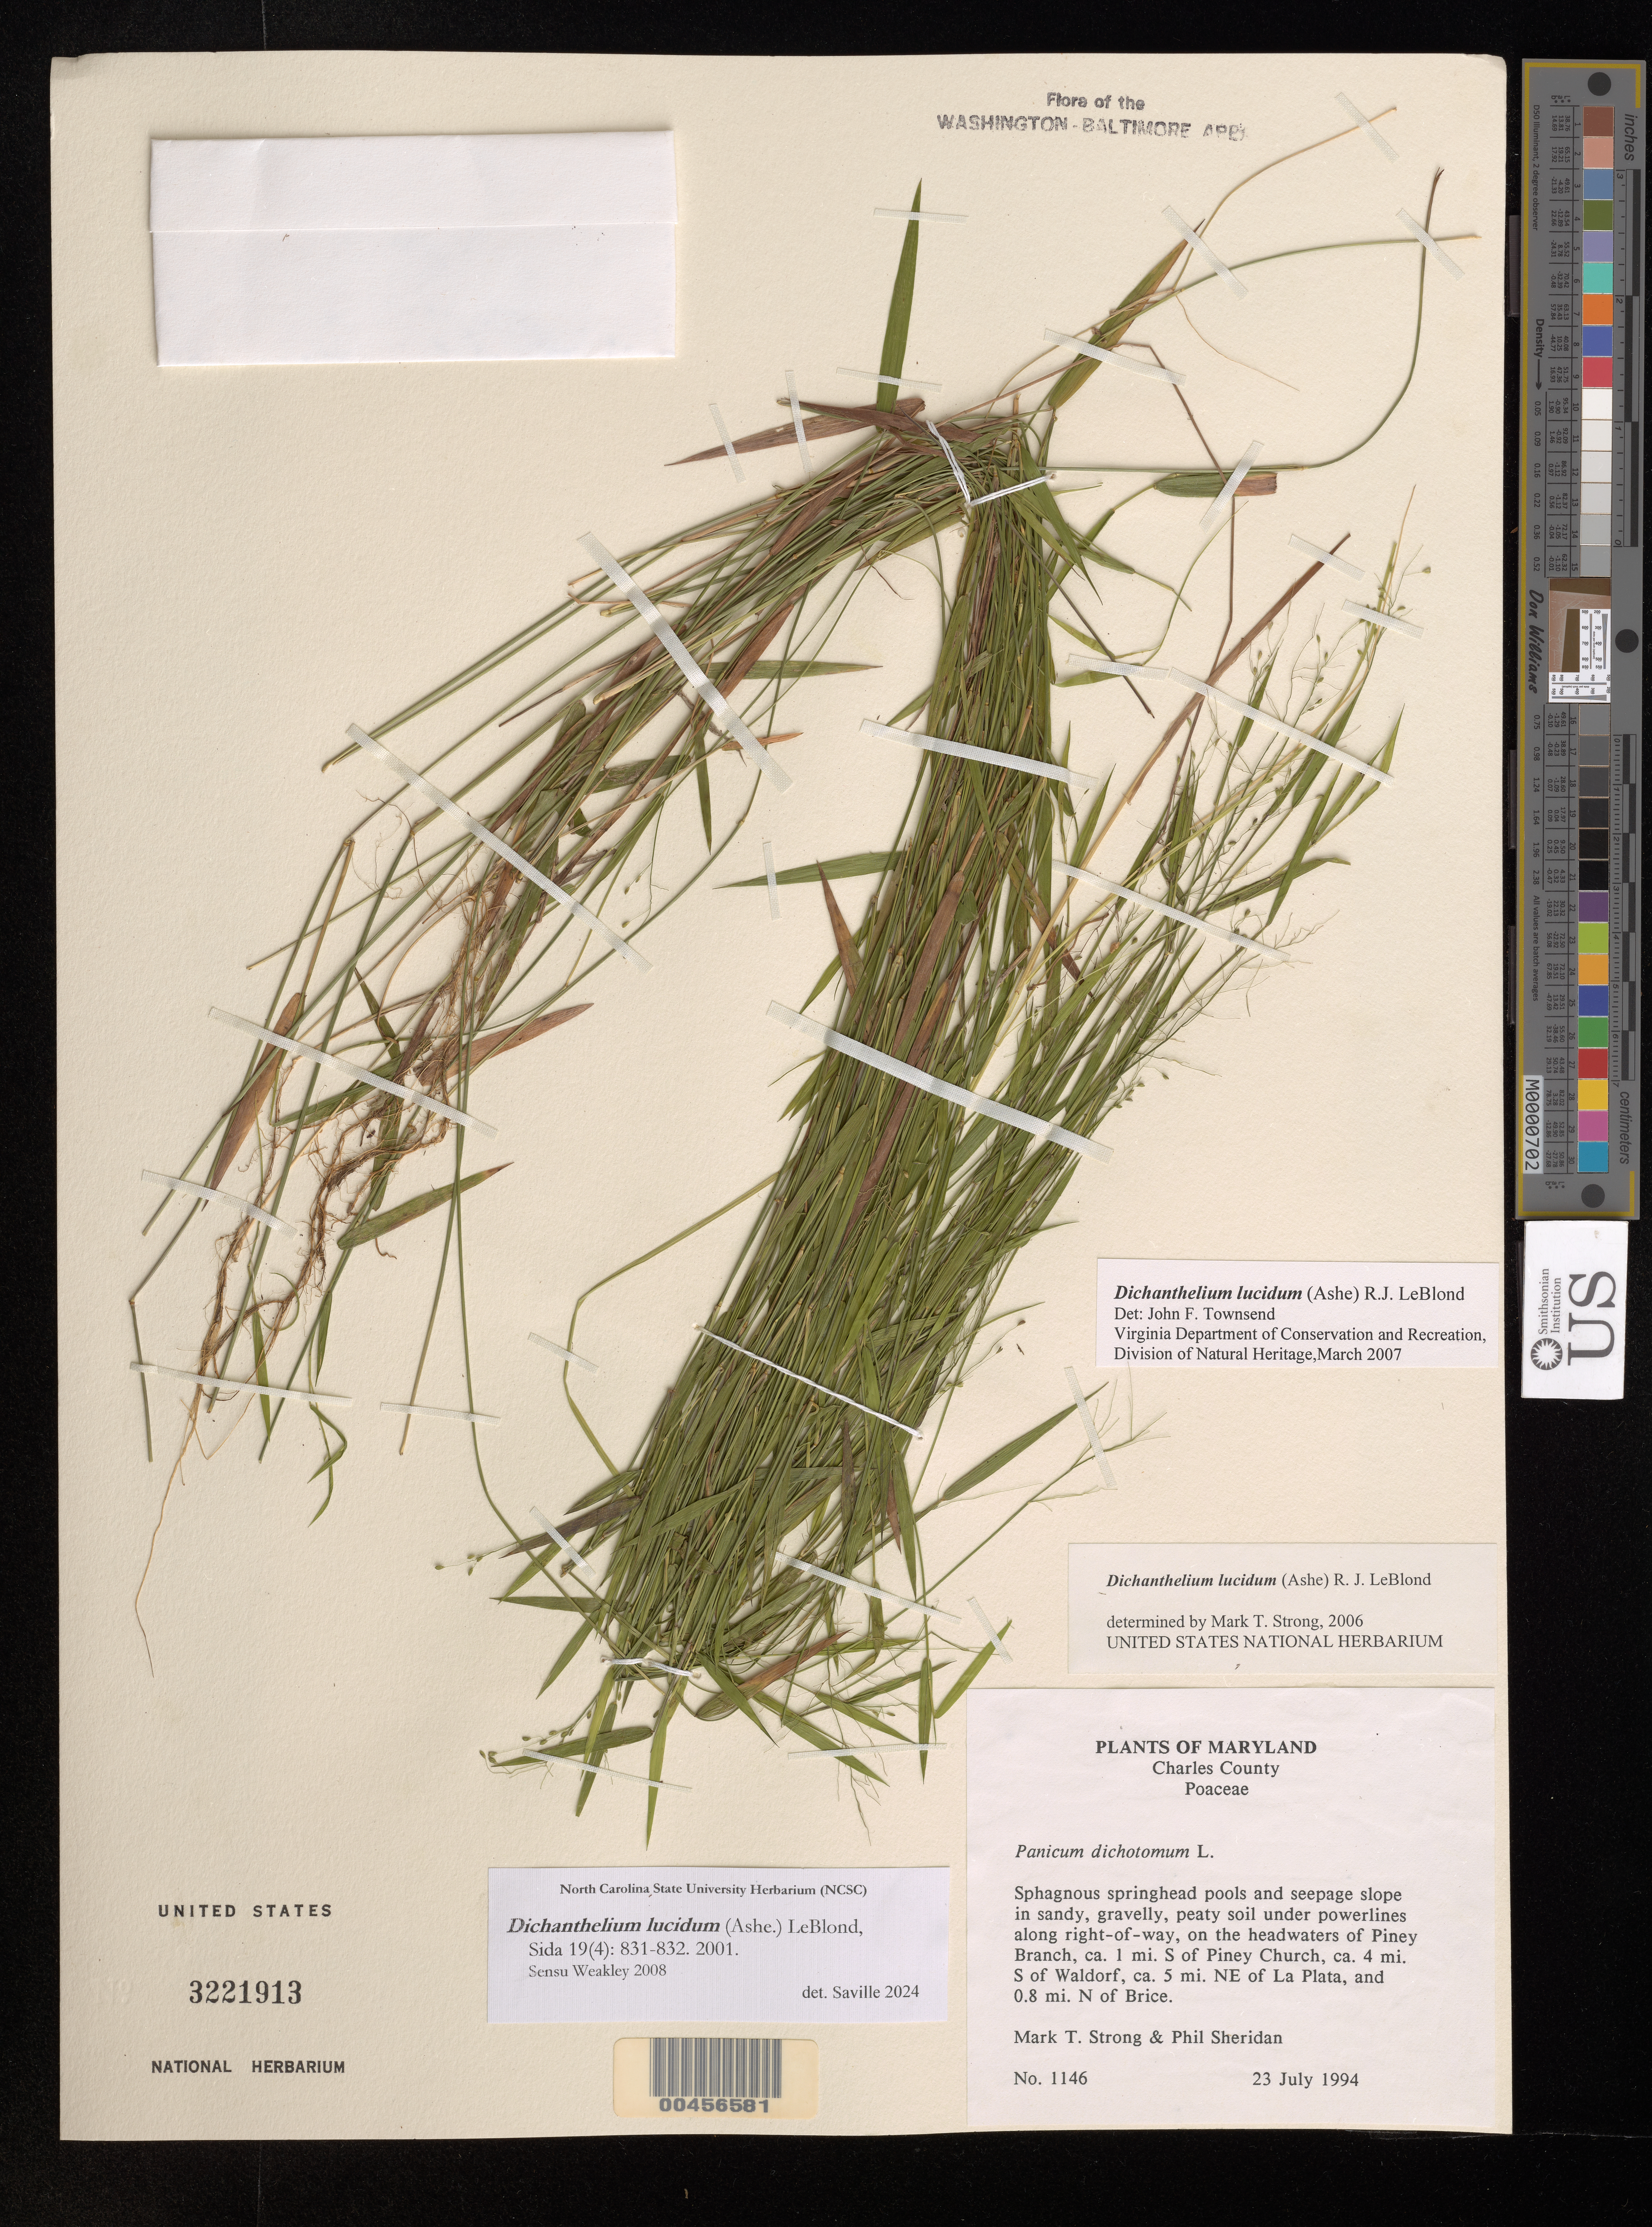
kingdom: Plantae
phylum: Tracheophyta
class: Liliopsida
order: Poales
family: Poaceae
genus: Dichanthelium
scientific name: Dichanthelium lucidum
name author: (Ashe) LeBlond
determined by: Saville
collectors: M. T. Strong & P. Sheridan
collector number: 1146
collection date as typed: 23 Jul 1994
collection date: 1994-07-23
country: United States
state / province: Maryland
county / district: Charles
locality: Piney Branch, S of Piney Church, S of Waldorf, NE of La Plata, N of Brice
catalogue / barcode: US 3221913